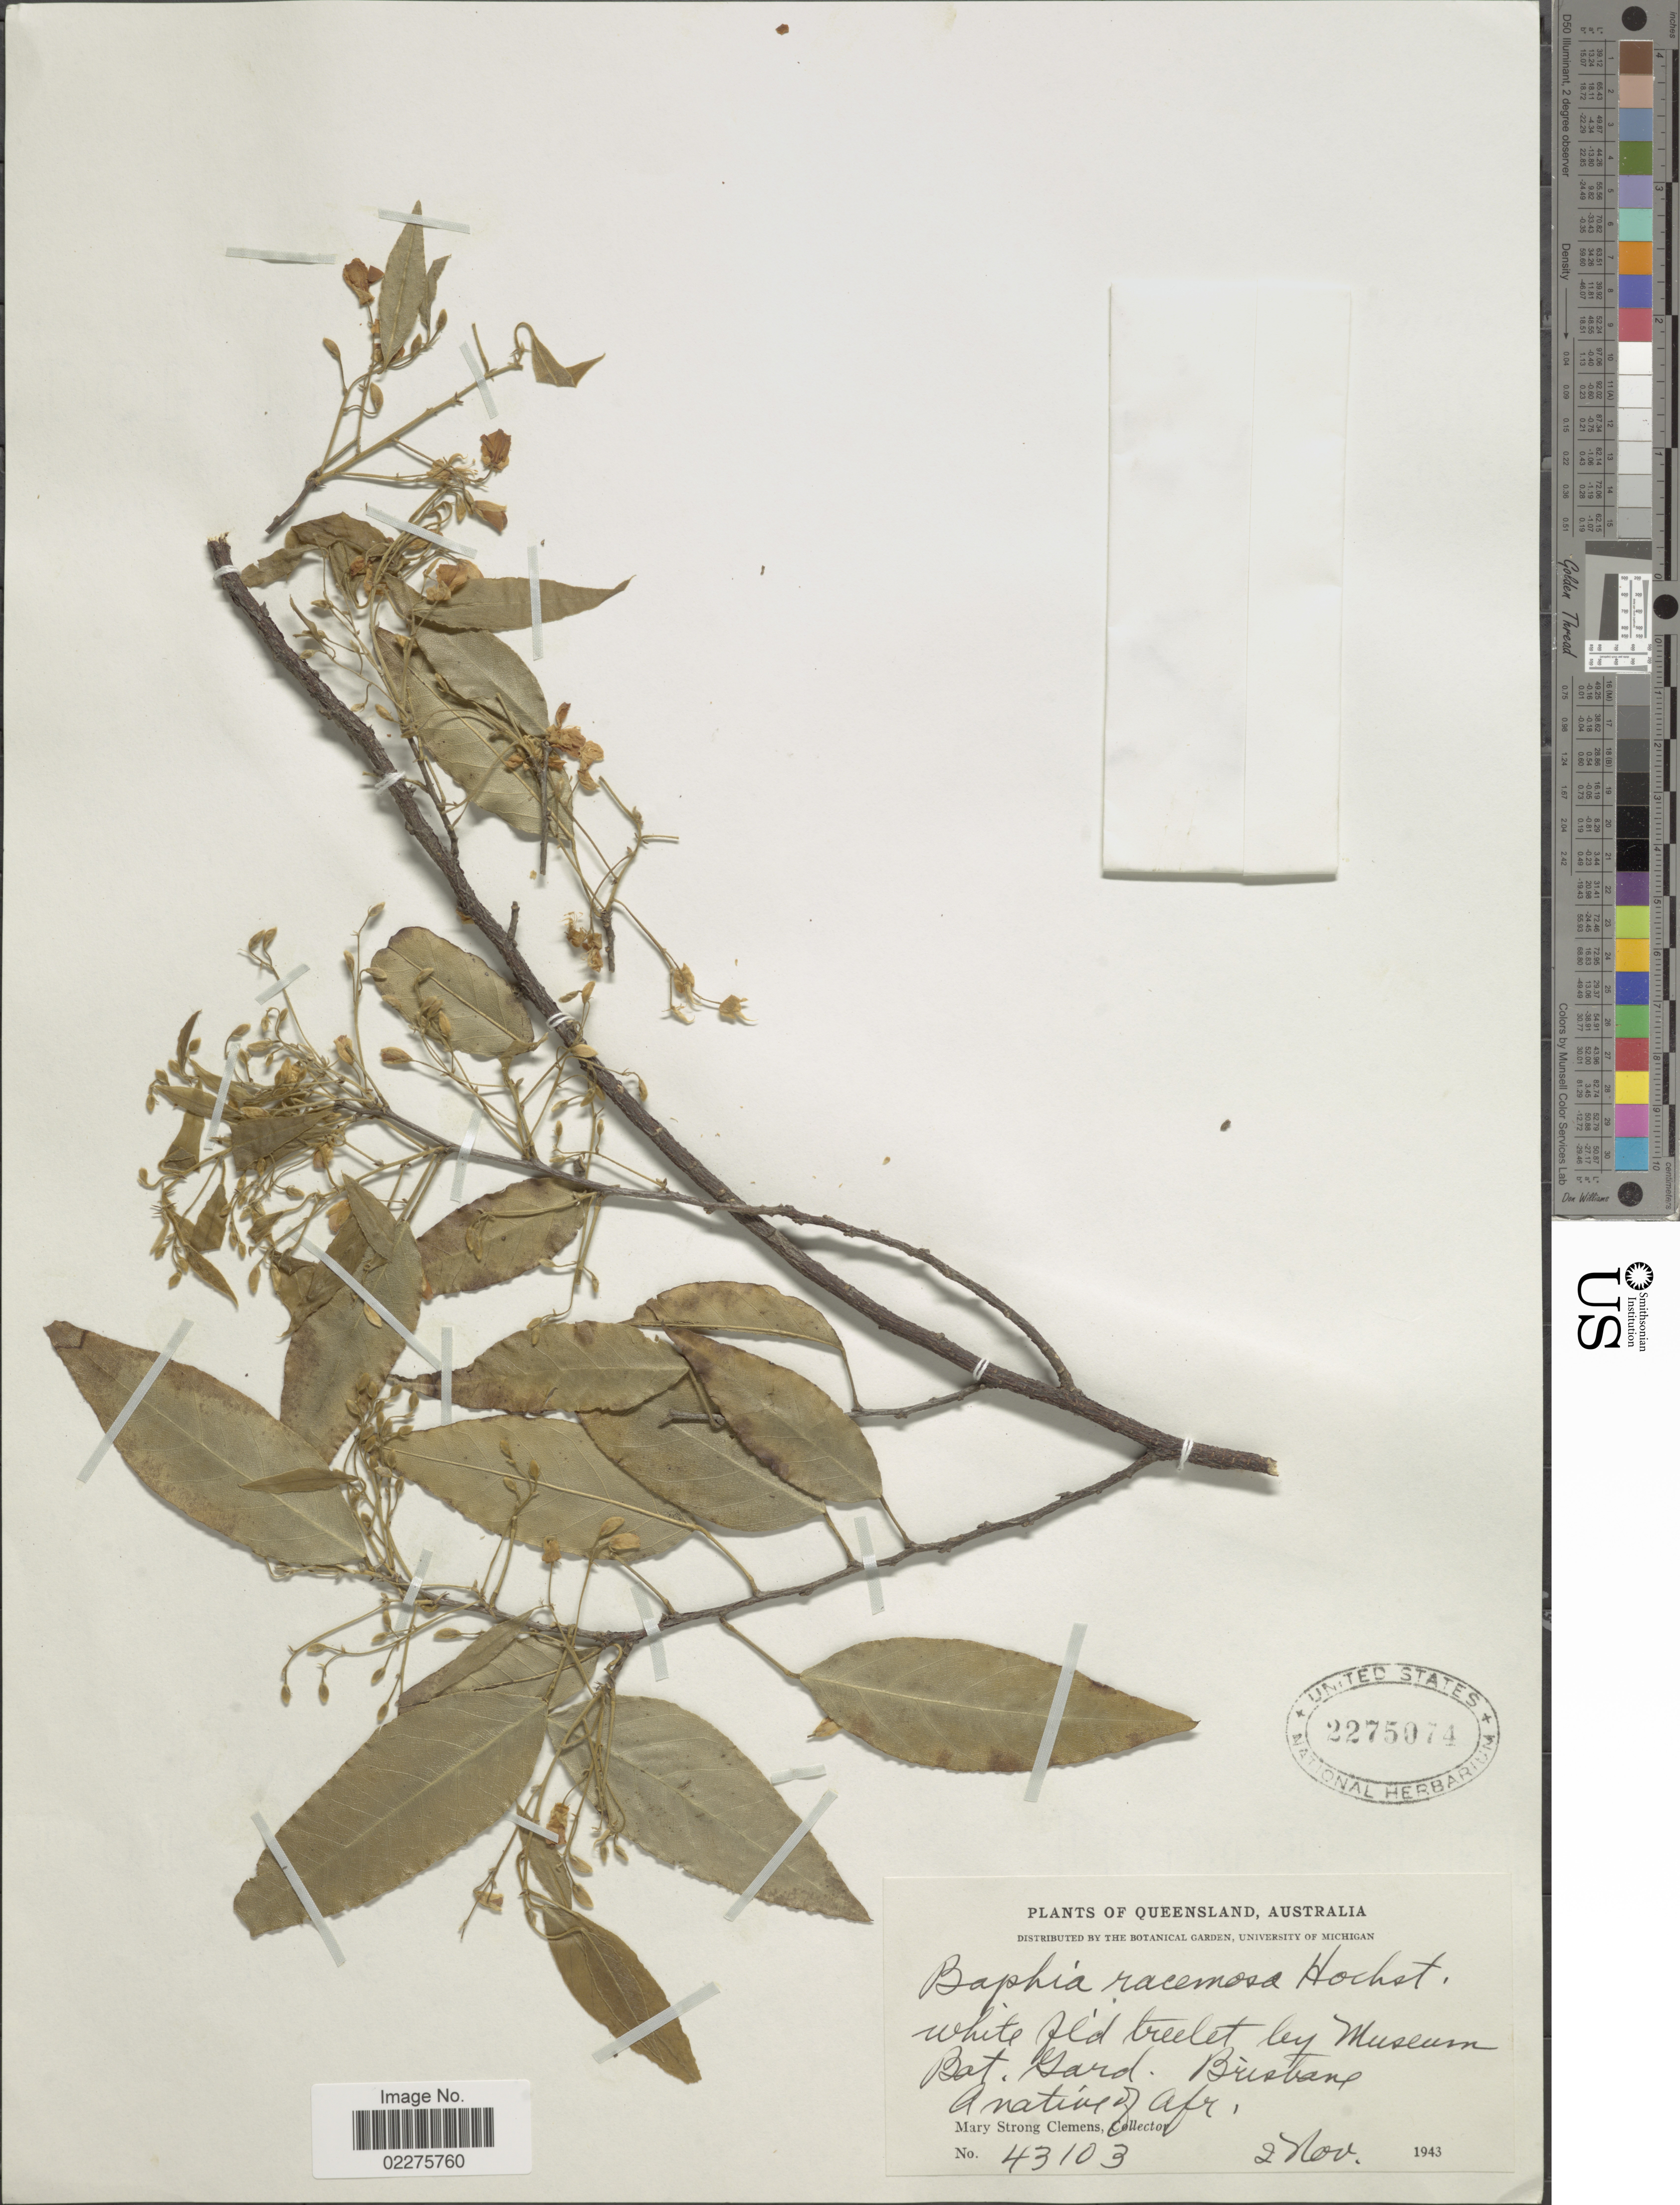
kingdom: Plantae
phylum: Tracheophyta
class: Magnoliopsida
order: Fabales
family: Fabaceae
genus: Baphia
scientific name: Baphia racemosa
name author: (Hochst.) Baker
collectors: M. S. Clemens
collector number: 43103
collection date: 1943-11-02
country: Australia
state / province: Queensland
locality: Museum Bot. Gard. Brisbane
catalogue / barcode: US 2275074